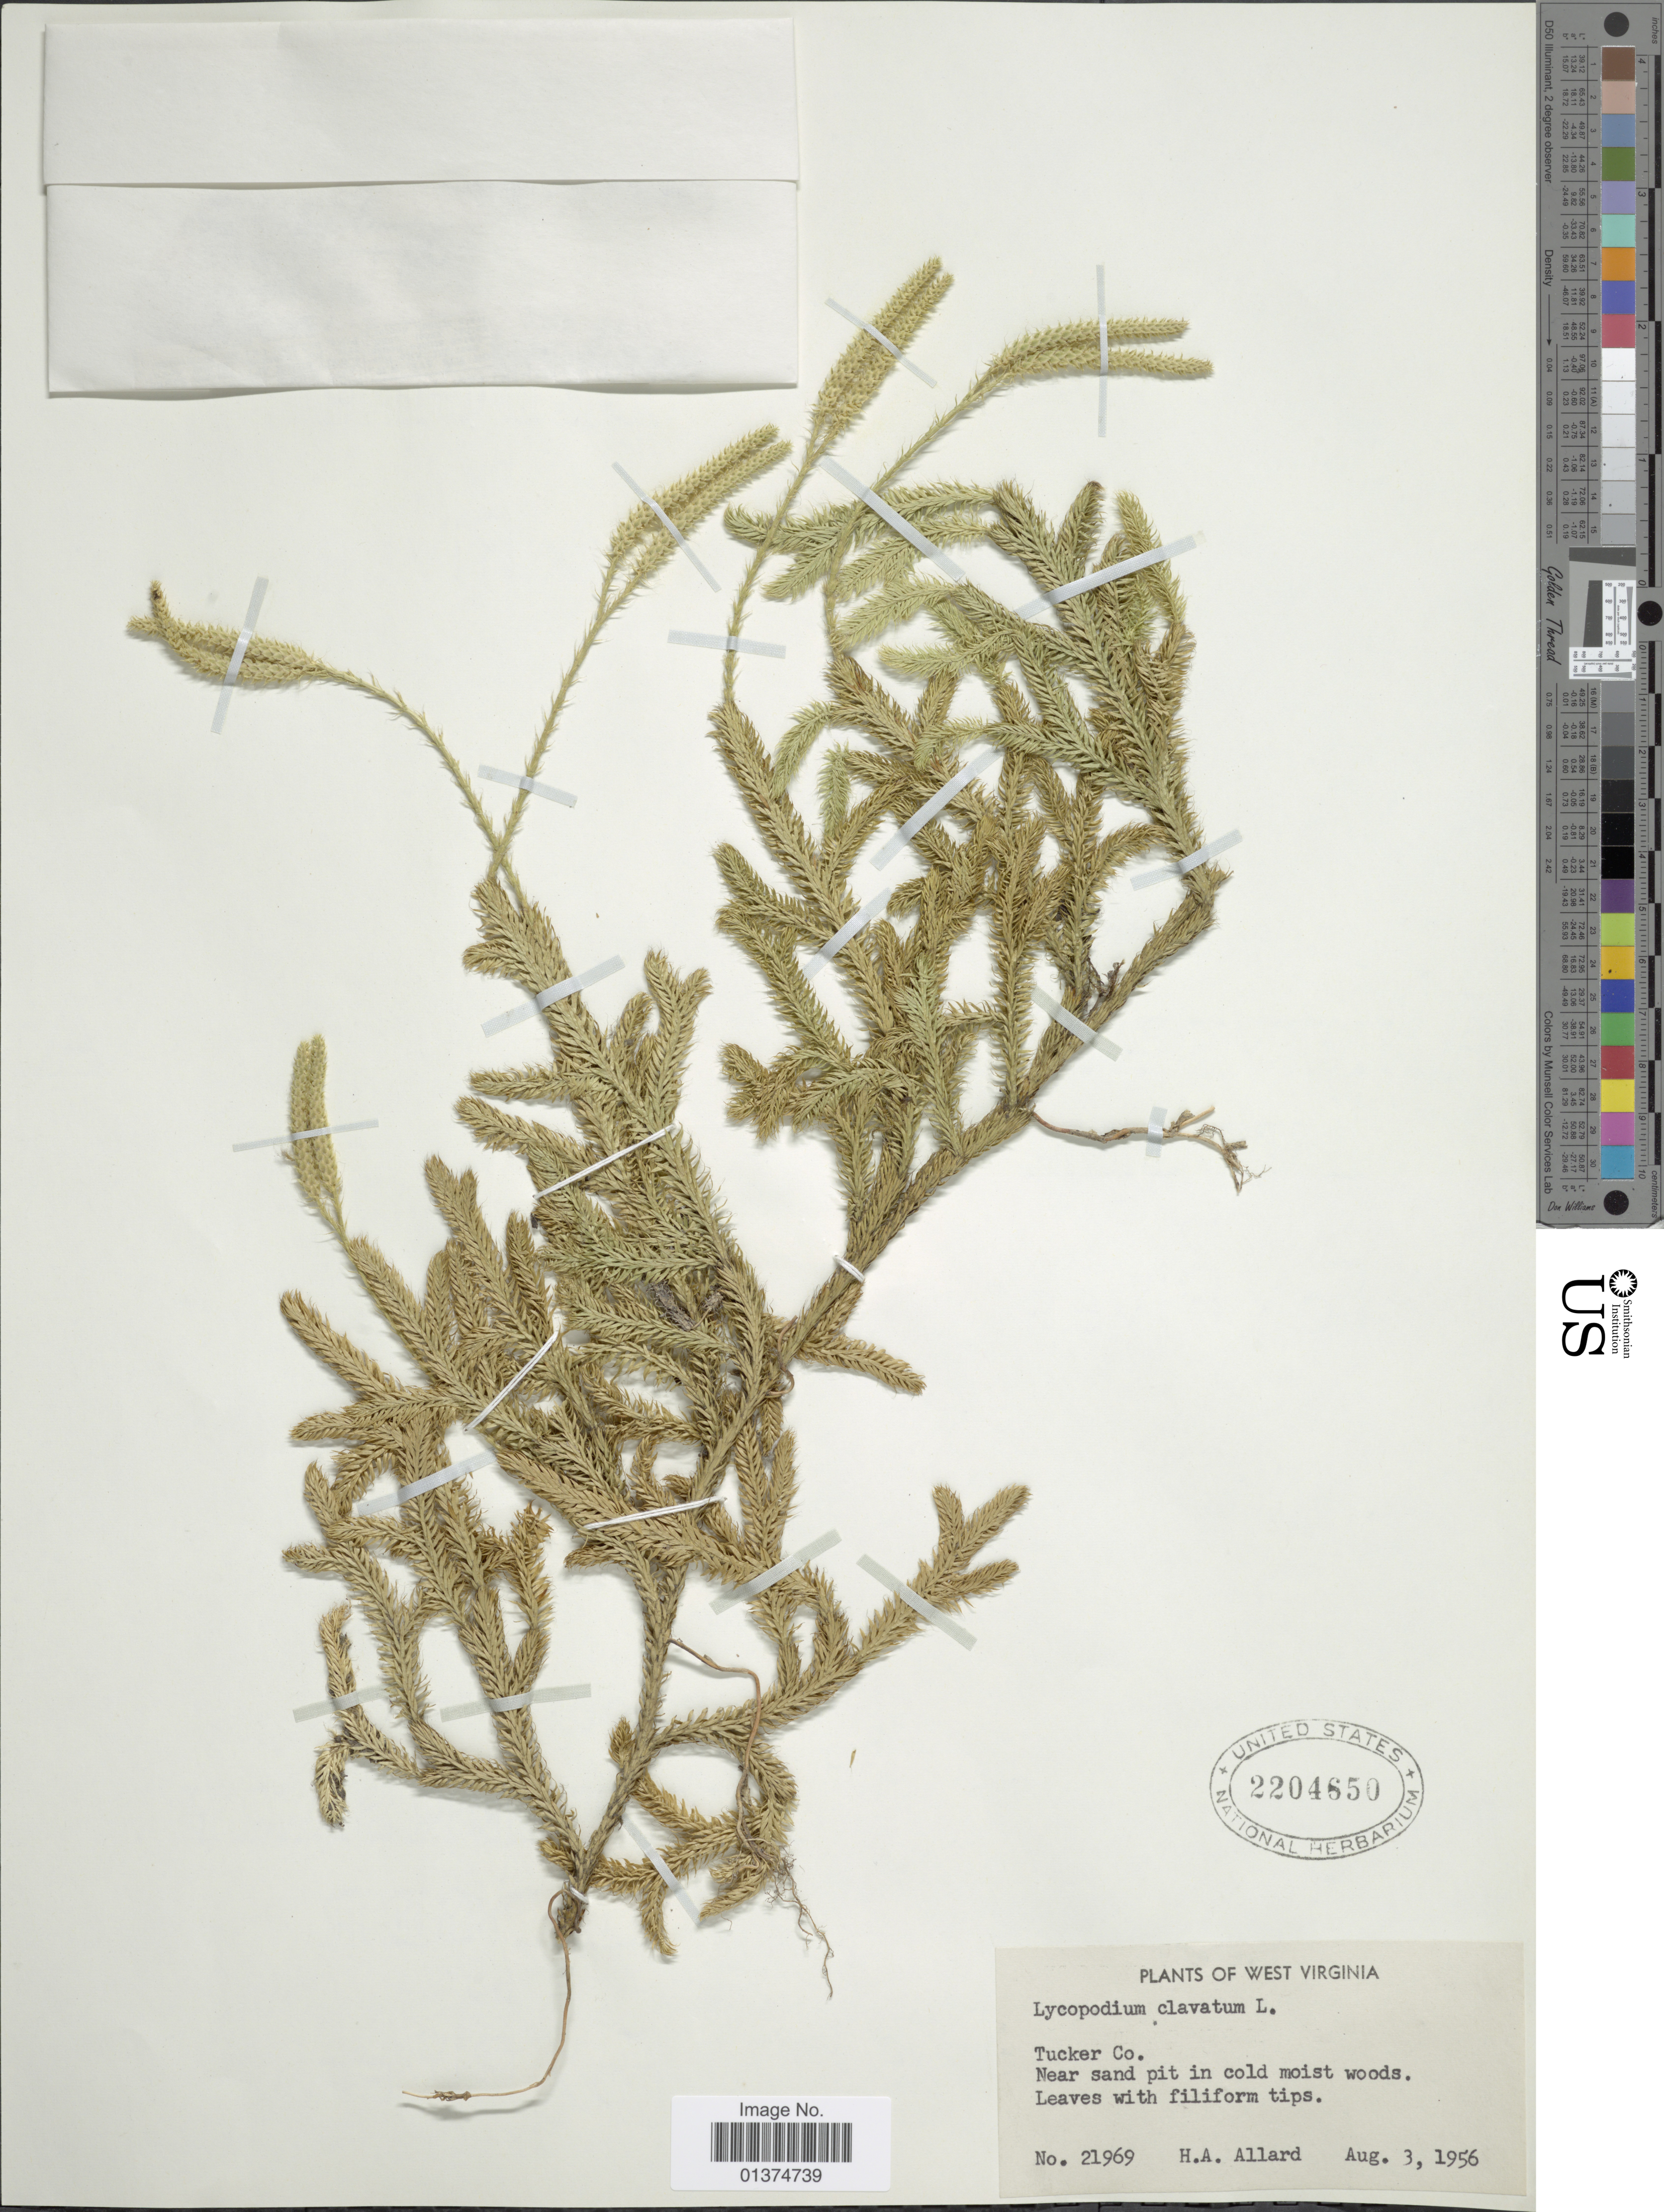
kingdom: Plantae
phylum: Tracheophyta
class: Lycopodiopsida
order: Lycopodiales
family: Lycopodiaceae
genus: Lycopodium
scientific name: Lycopodium clavatum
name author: L.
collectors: H. A. Allard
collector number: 21969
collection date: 1956-08-03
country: United States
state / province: West Virginia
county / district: Tucker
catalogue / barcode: US 2204650